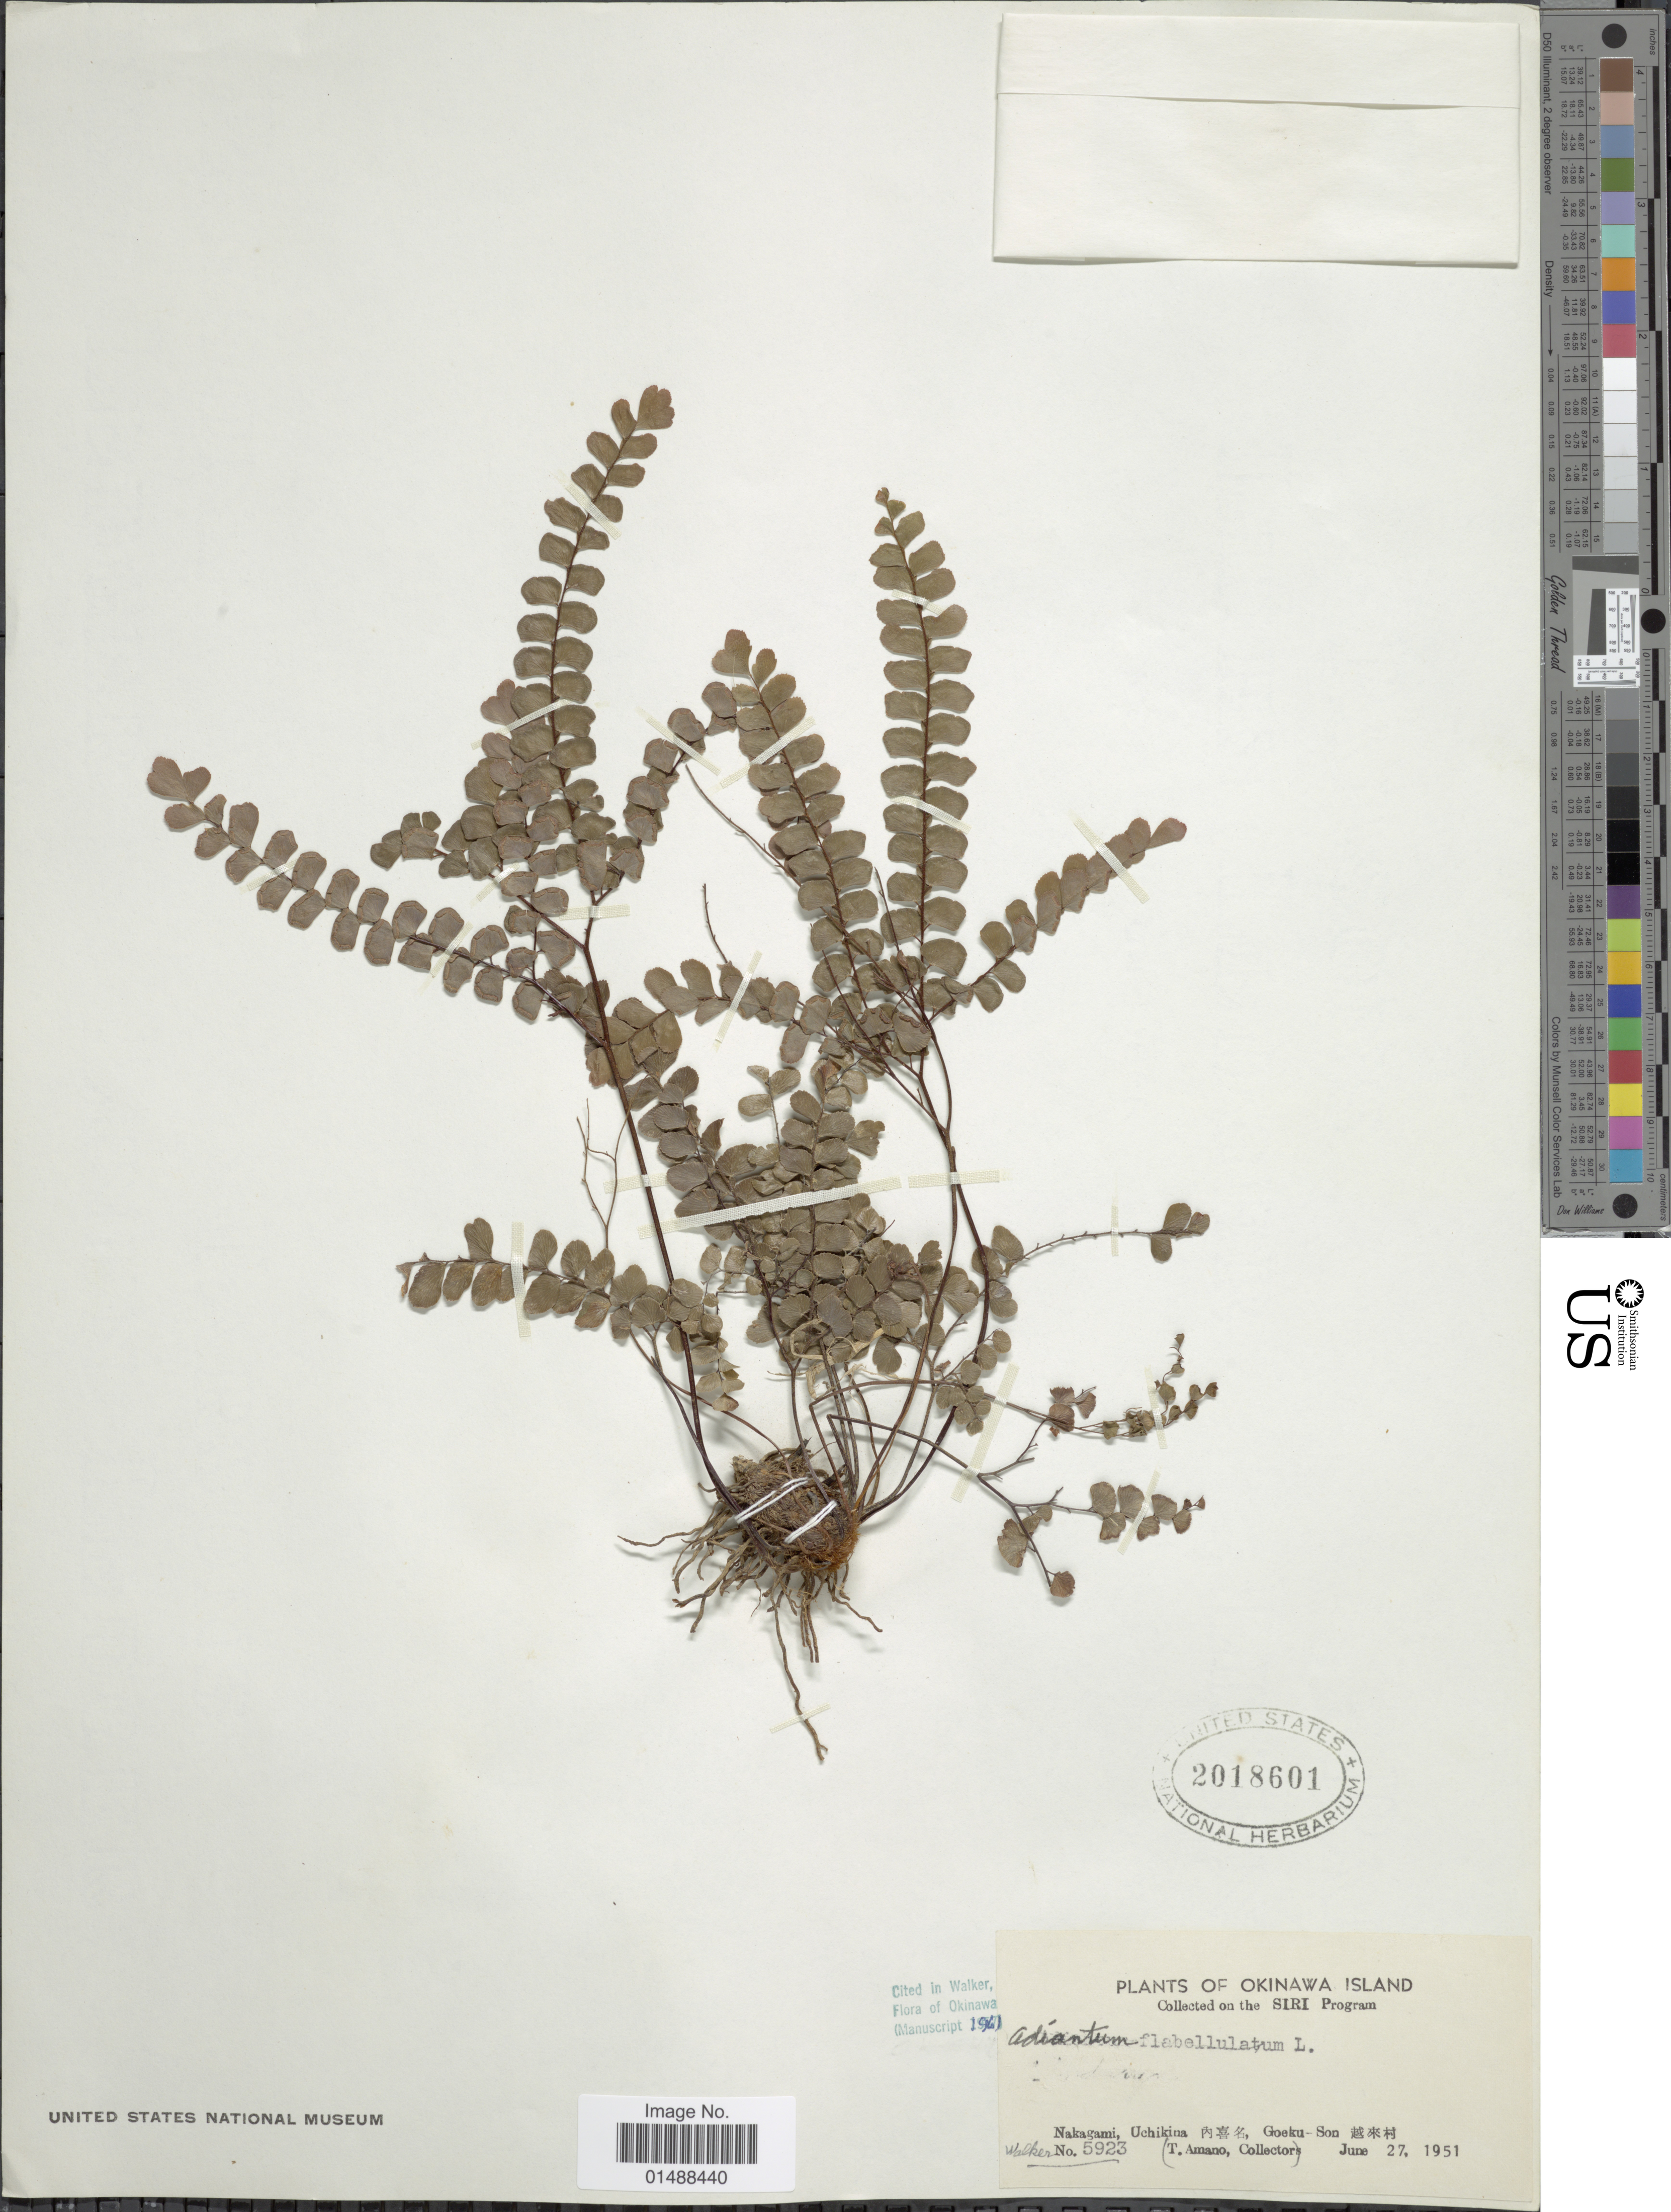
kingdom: Plantae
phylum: Tracheophyta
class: Polypodiopsida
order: Polypodiales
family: Pteridaceae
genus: Adiantum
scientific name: Adiantum flabellulatum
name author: L.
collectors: -. Walker & T. Amano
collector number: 5923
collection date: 1951-06-27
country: Japan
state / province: Okinawa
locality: Okinawa Island, Nakagami Uchikina X, Goeku-Son X.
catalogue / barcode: US 2018601